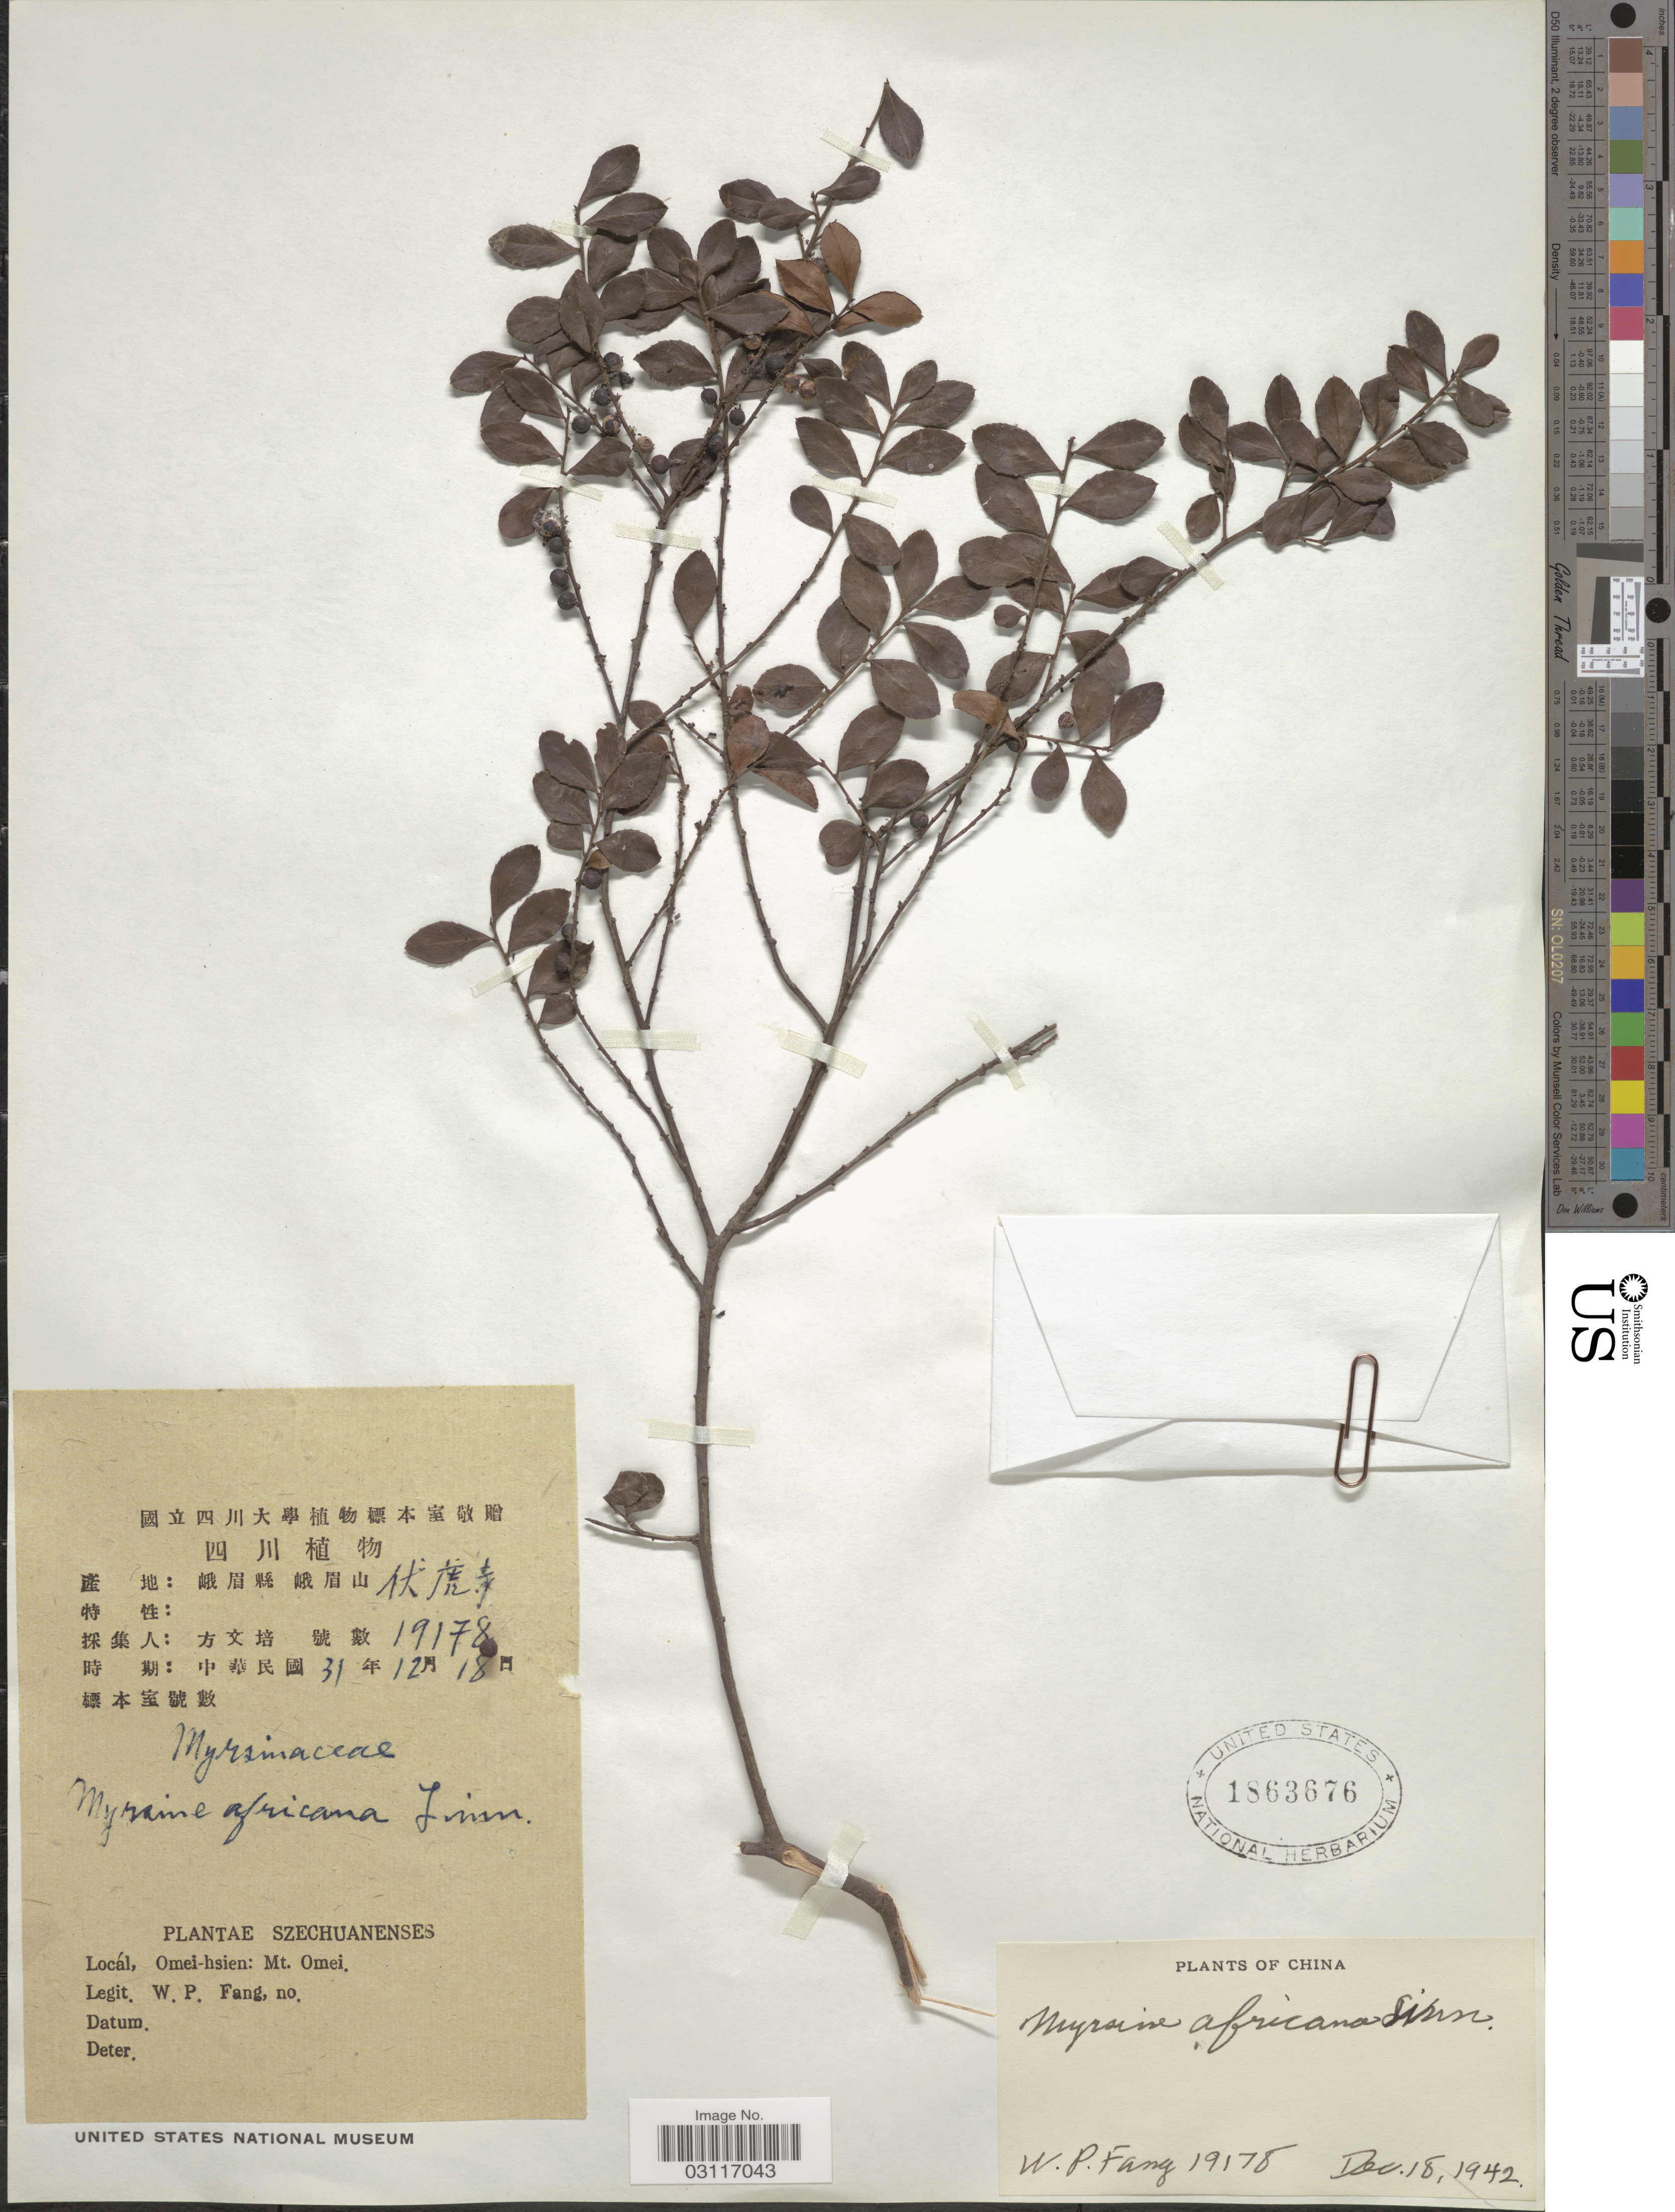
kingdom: Plantae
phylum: Tracheophyta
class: Magnoliopsida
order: Ericales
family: Primulaceae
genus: Myrsine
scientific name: Myrsine africana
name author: L.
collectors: W. P. Fang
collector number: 19178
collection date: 1942-12-18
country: China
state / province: Sichuan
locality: Szechuanenses. Omei-hsien; Mt. Omei.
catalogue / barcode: US 1863676